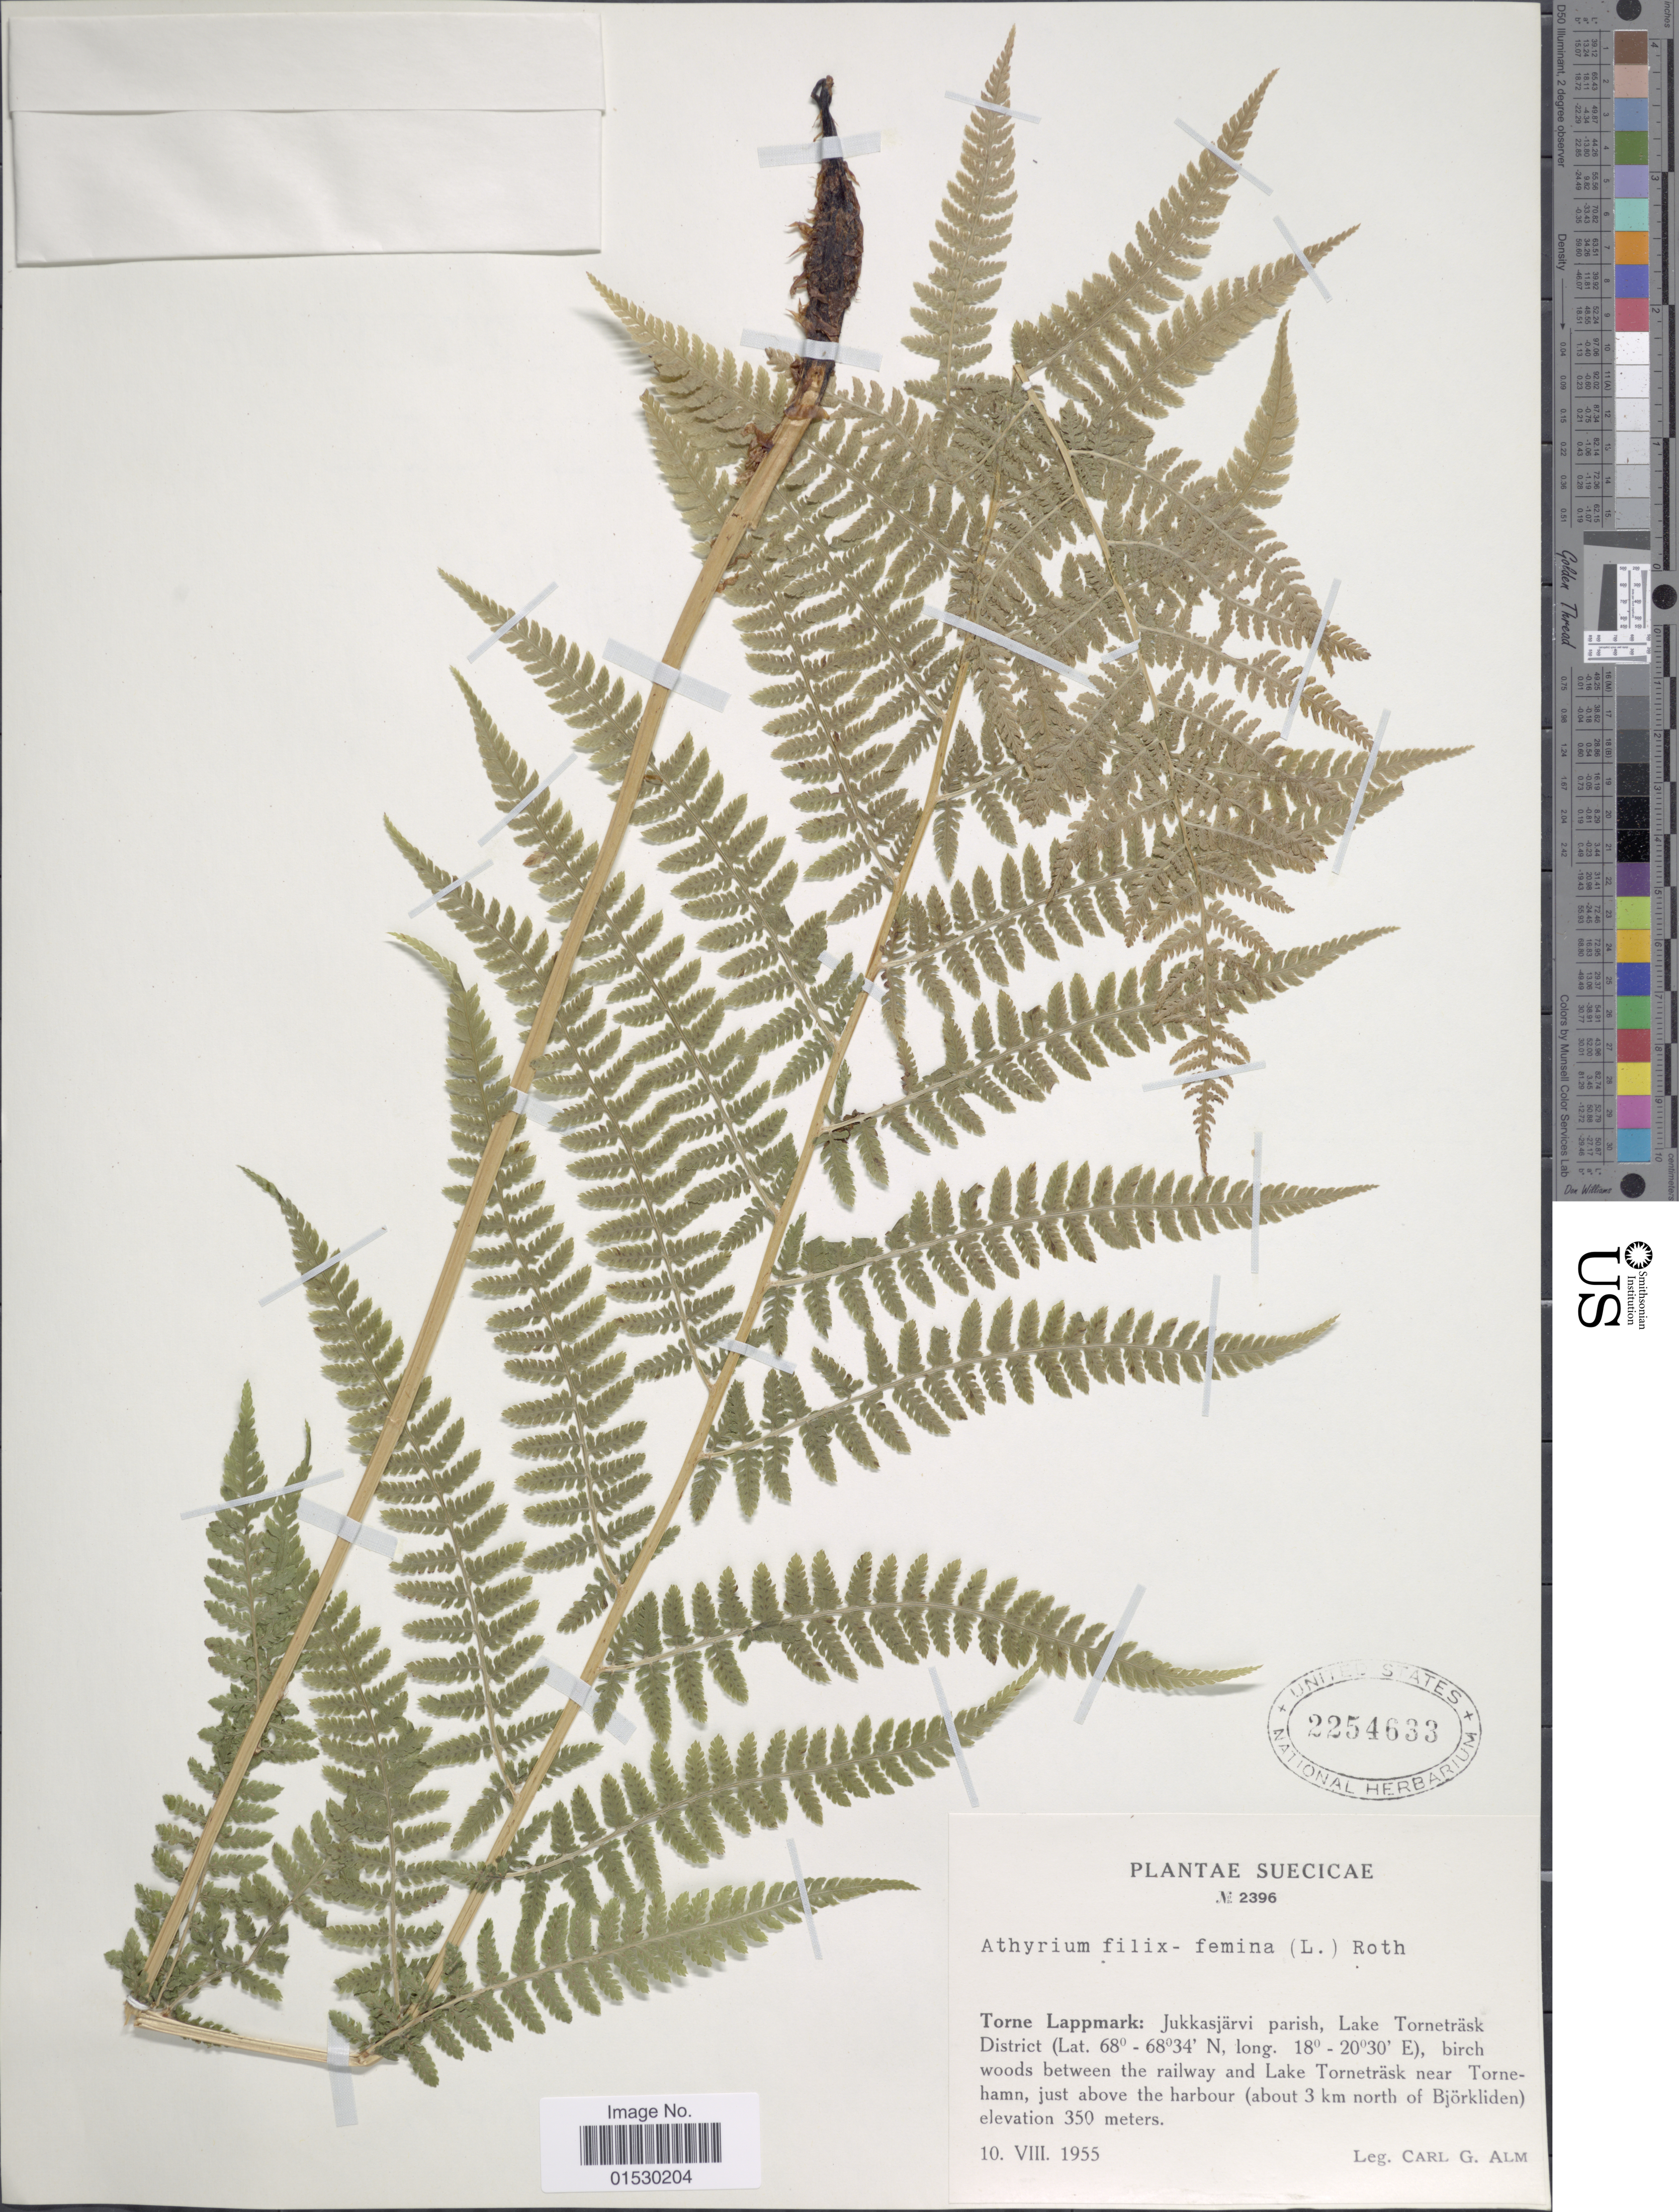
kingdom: Plantae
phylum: Tracheophyta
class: Polypodiopsida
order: Polypodiales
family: Athyriaceae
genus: Athyrium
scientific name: Athyrium filix-femina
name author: (L.) Roth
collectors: C. G. Alm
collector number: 2396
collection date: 1955-08-10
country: Sweden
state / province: Norrbotten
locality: Suecicae, Torne Lappmark: Jukkasjarvi parish, Lake Tornestrask District, birch woods between the railway and Lake Tornetrask near Tornehamn, just above the harbour (about 3 km north of Bjorkliden)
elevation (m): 350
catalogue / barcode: US 2254633